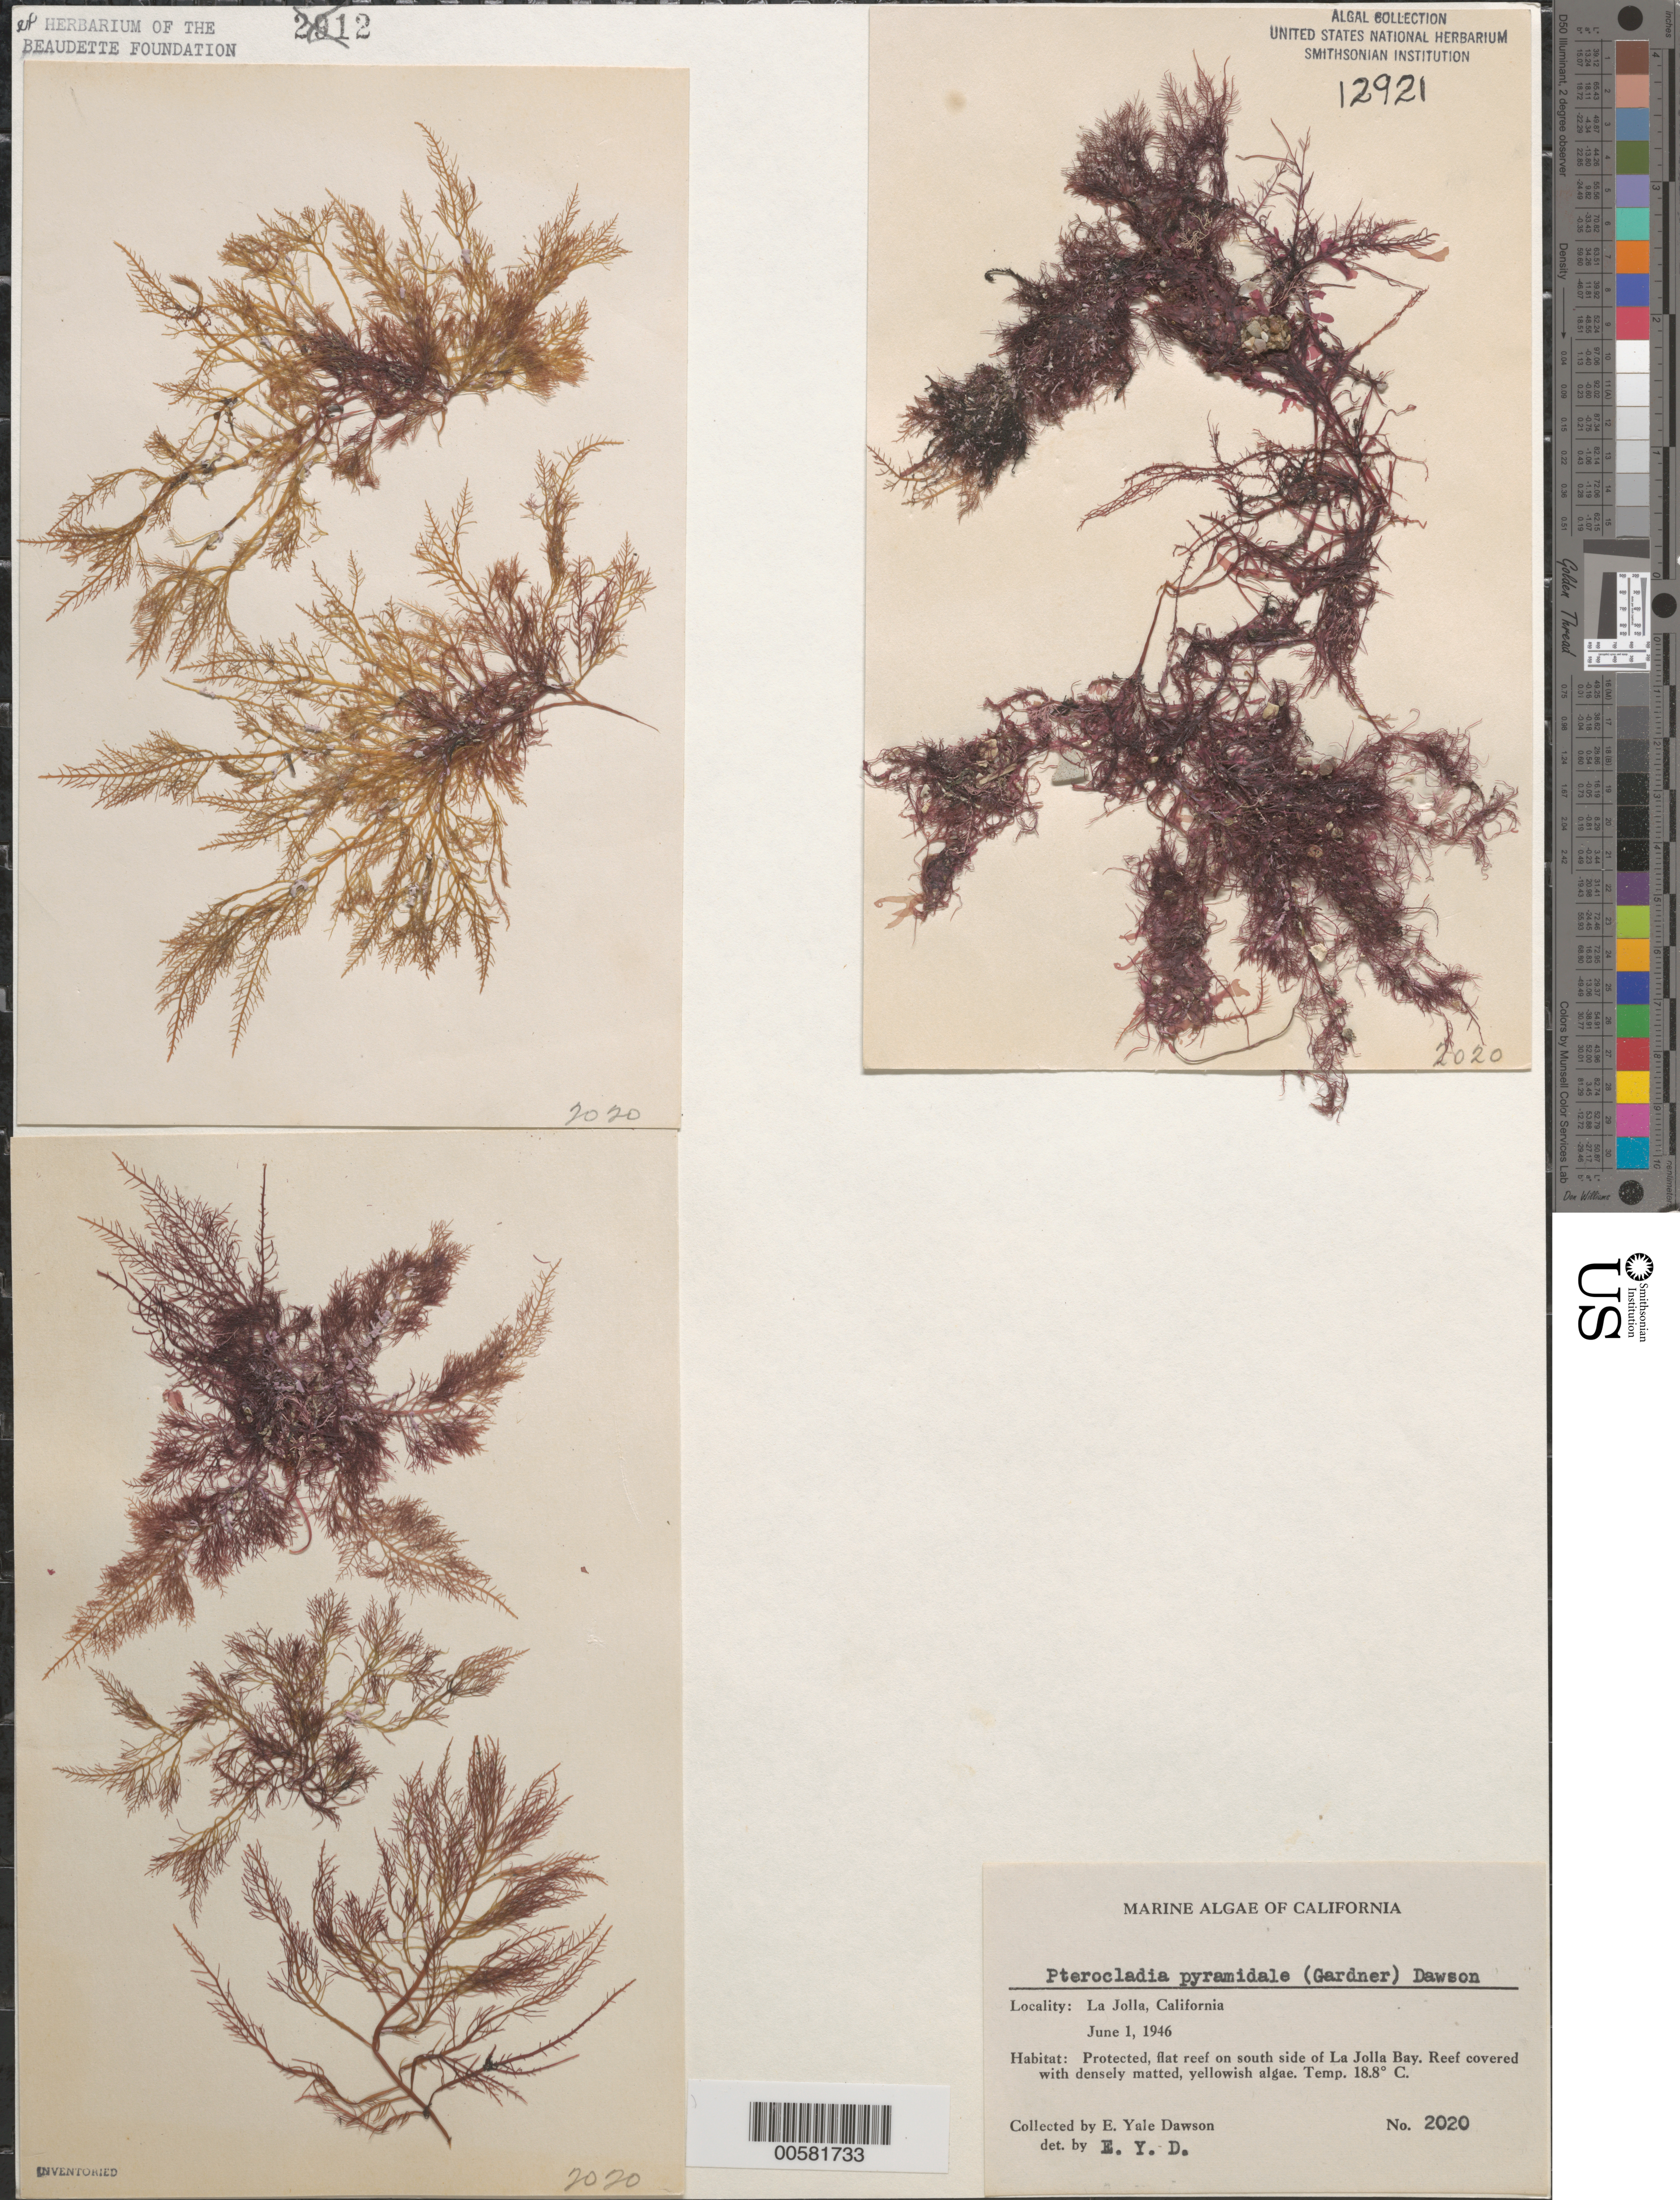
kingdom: Plantae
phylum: Rhodophyta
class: Florideophyceae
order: Gelidiales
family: Pterocladiaceae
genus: Pterocladiella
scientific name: Pterocladiella capillacea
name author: (S.G. Gmel.) Santelices & Hommers.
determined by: Algae name updating Project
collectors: E. Y. Dawson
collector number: EYD 2020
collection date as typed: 01 Jun 1946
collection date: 1946-06-01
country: United States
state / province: California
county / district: San Diego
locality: La Jolla, south La Jolla Bay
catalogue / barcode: US 12921